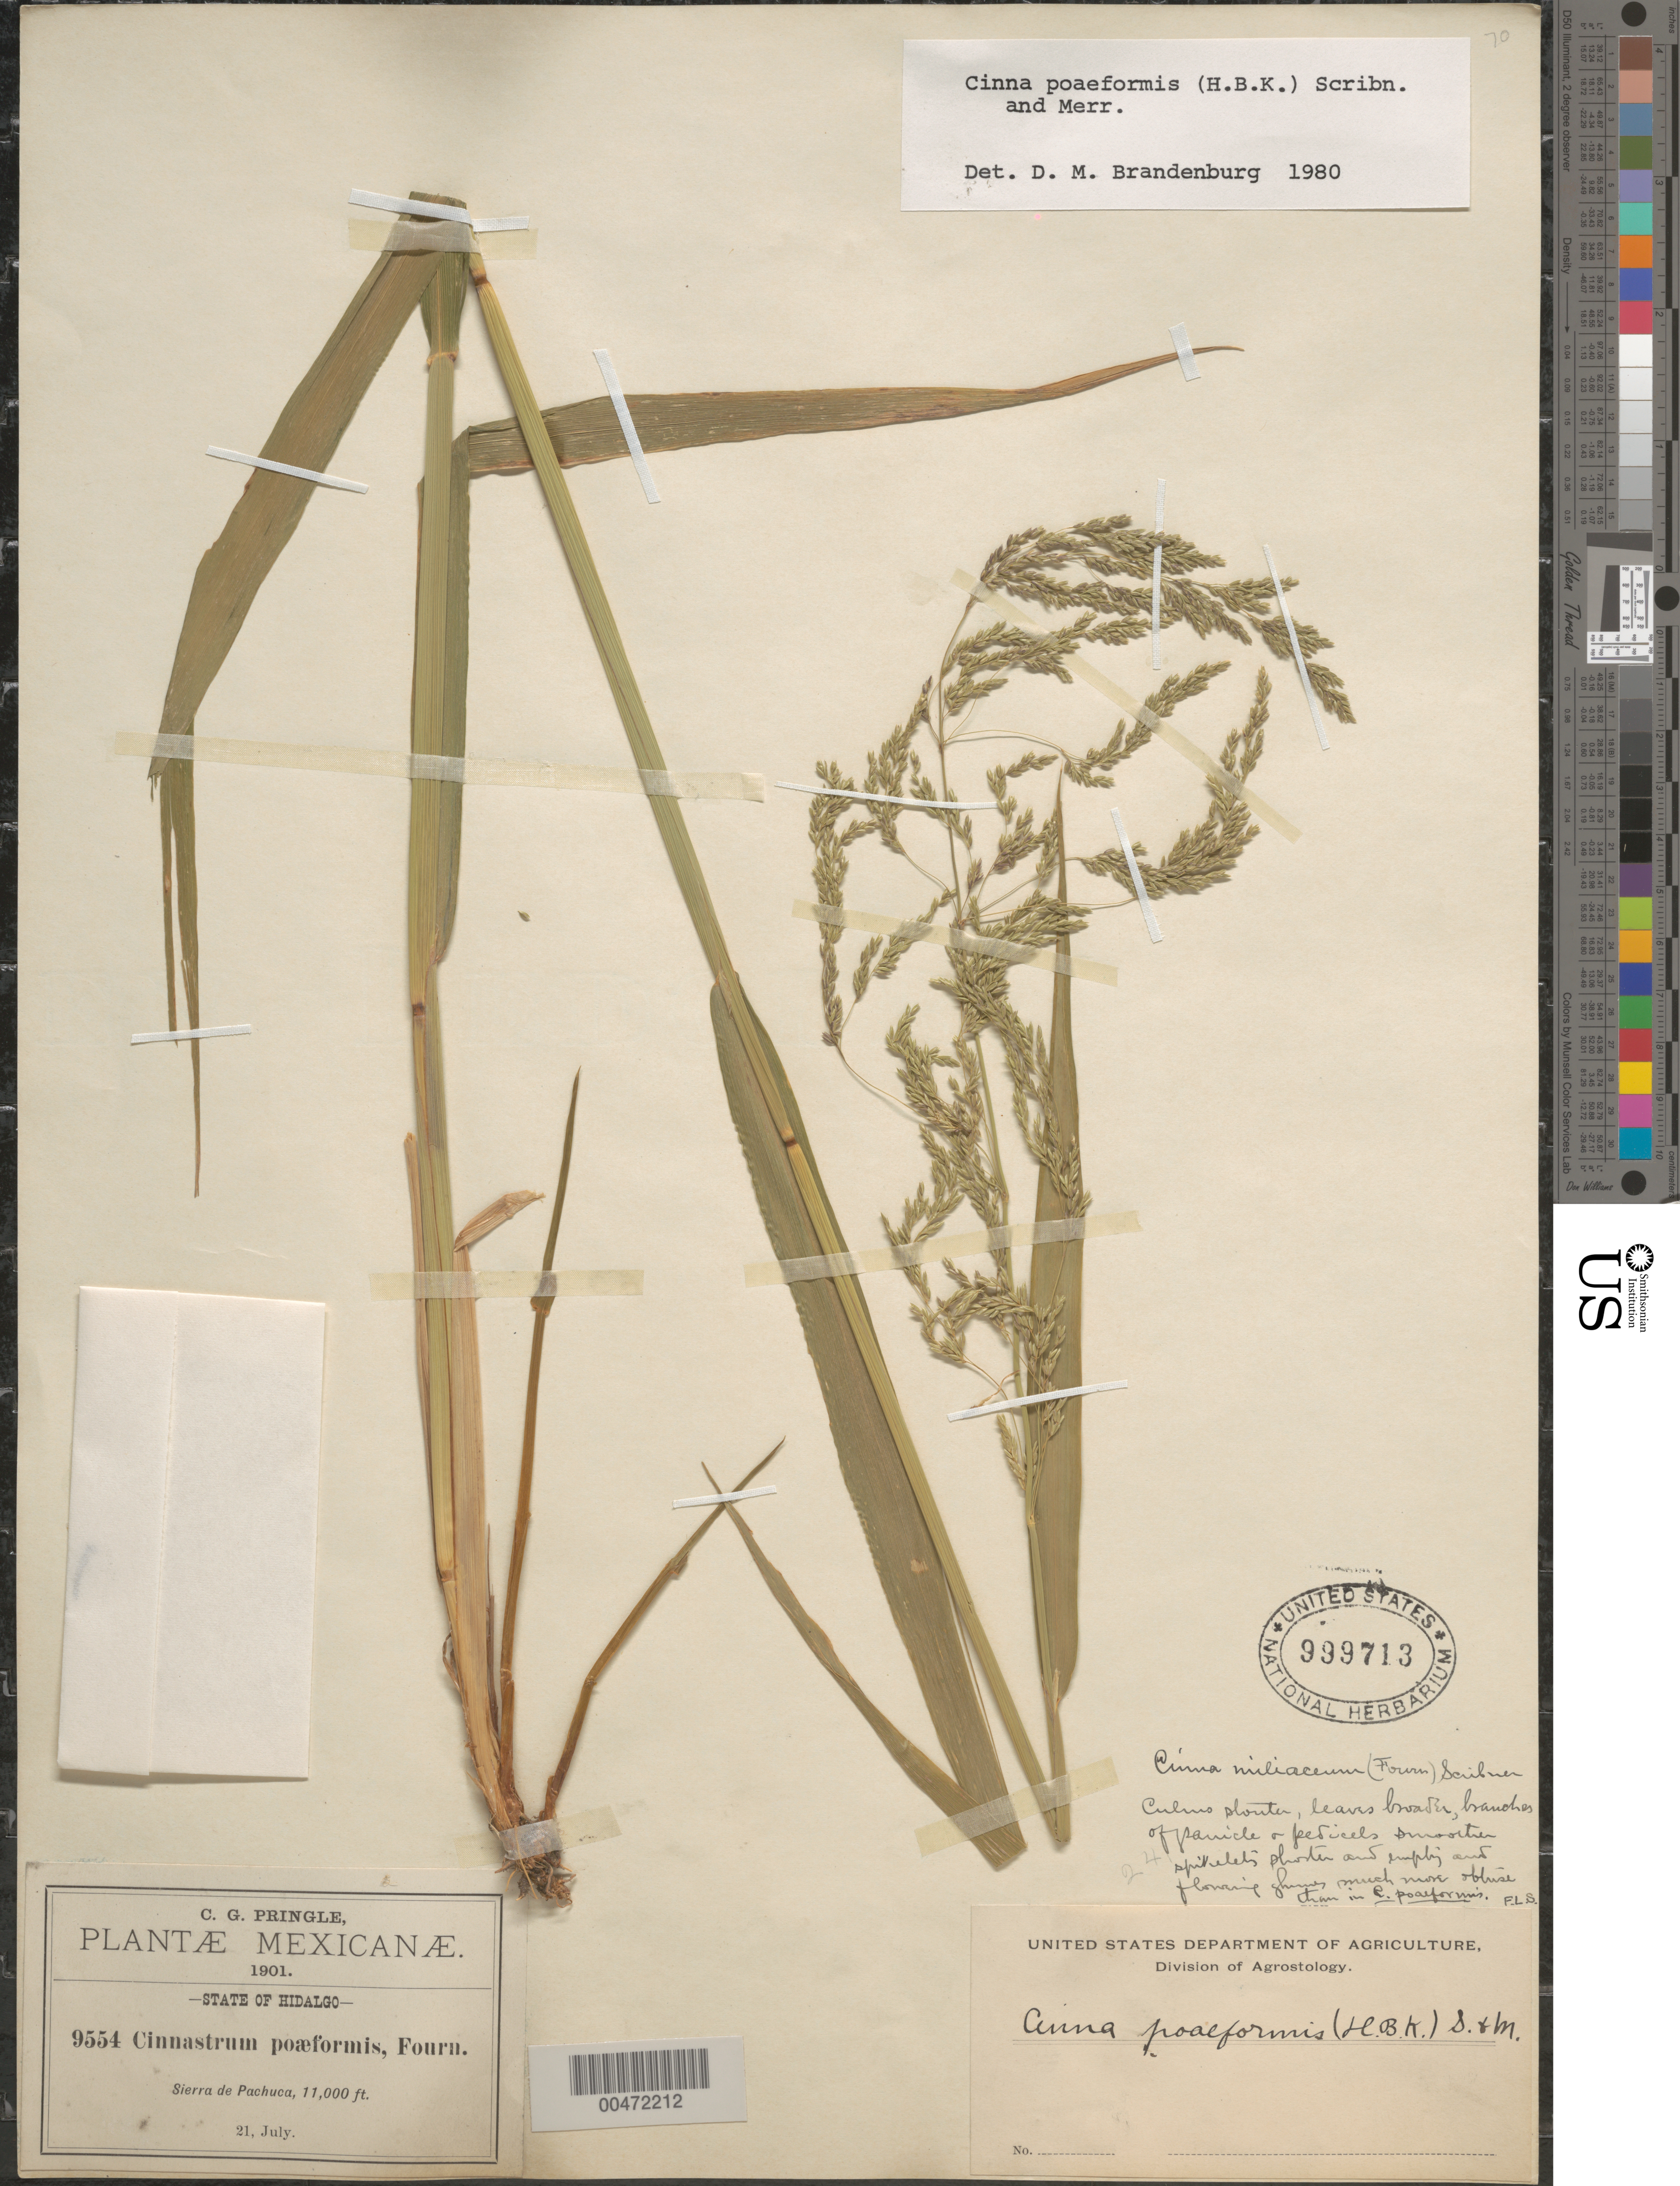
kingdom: Plantae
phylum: Tracheophyta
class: Liliopsida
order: Poales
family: Poaceae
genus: Cinna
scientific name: Cinna poiformis (Kunth) Scribn. & Merr.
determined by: Brandenburg, D. M.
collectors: C. G. Pringle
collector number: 9554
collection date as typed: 21 Jul 1901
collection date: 1901-07-21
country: Mexico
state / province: Hidalgo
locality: Sierra de Pachuca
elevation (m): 3353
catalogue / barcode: US 999713